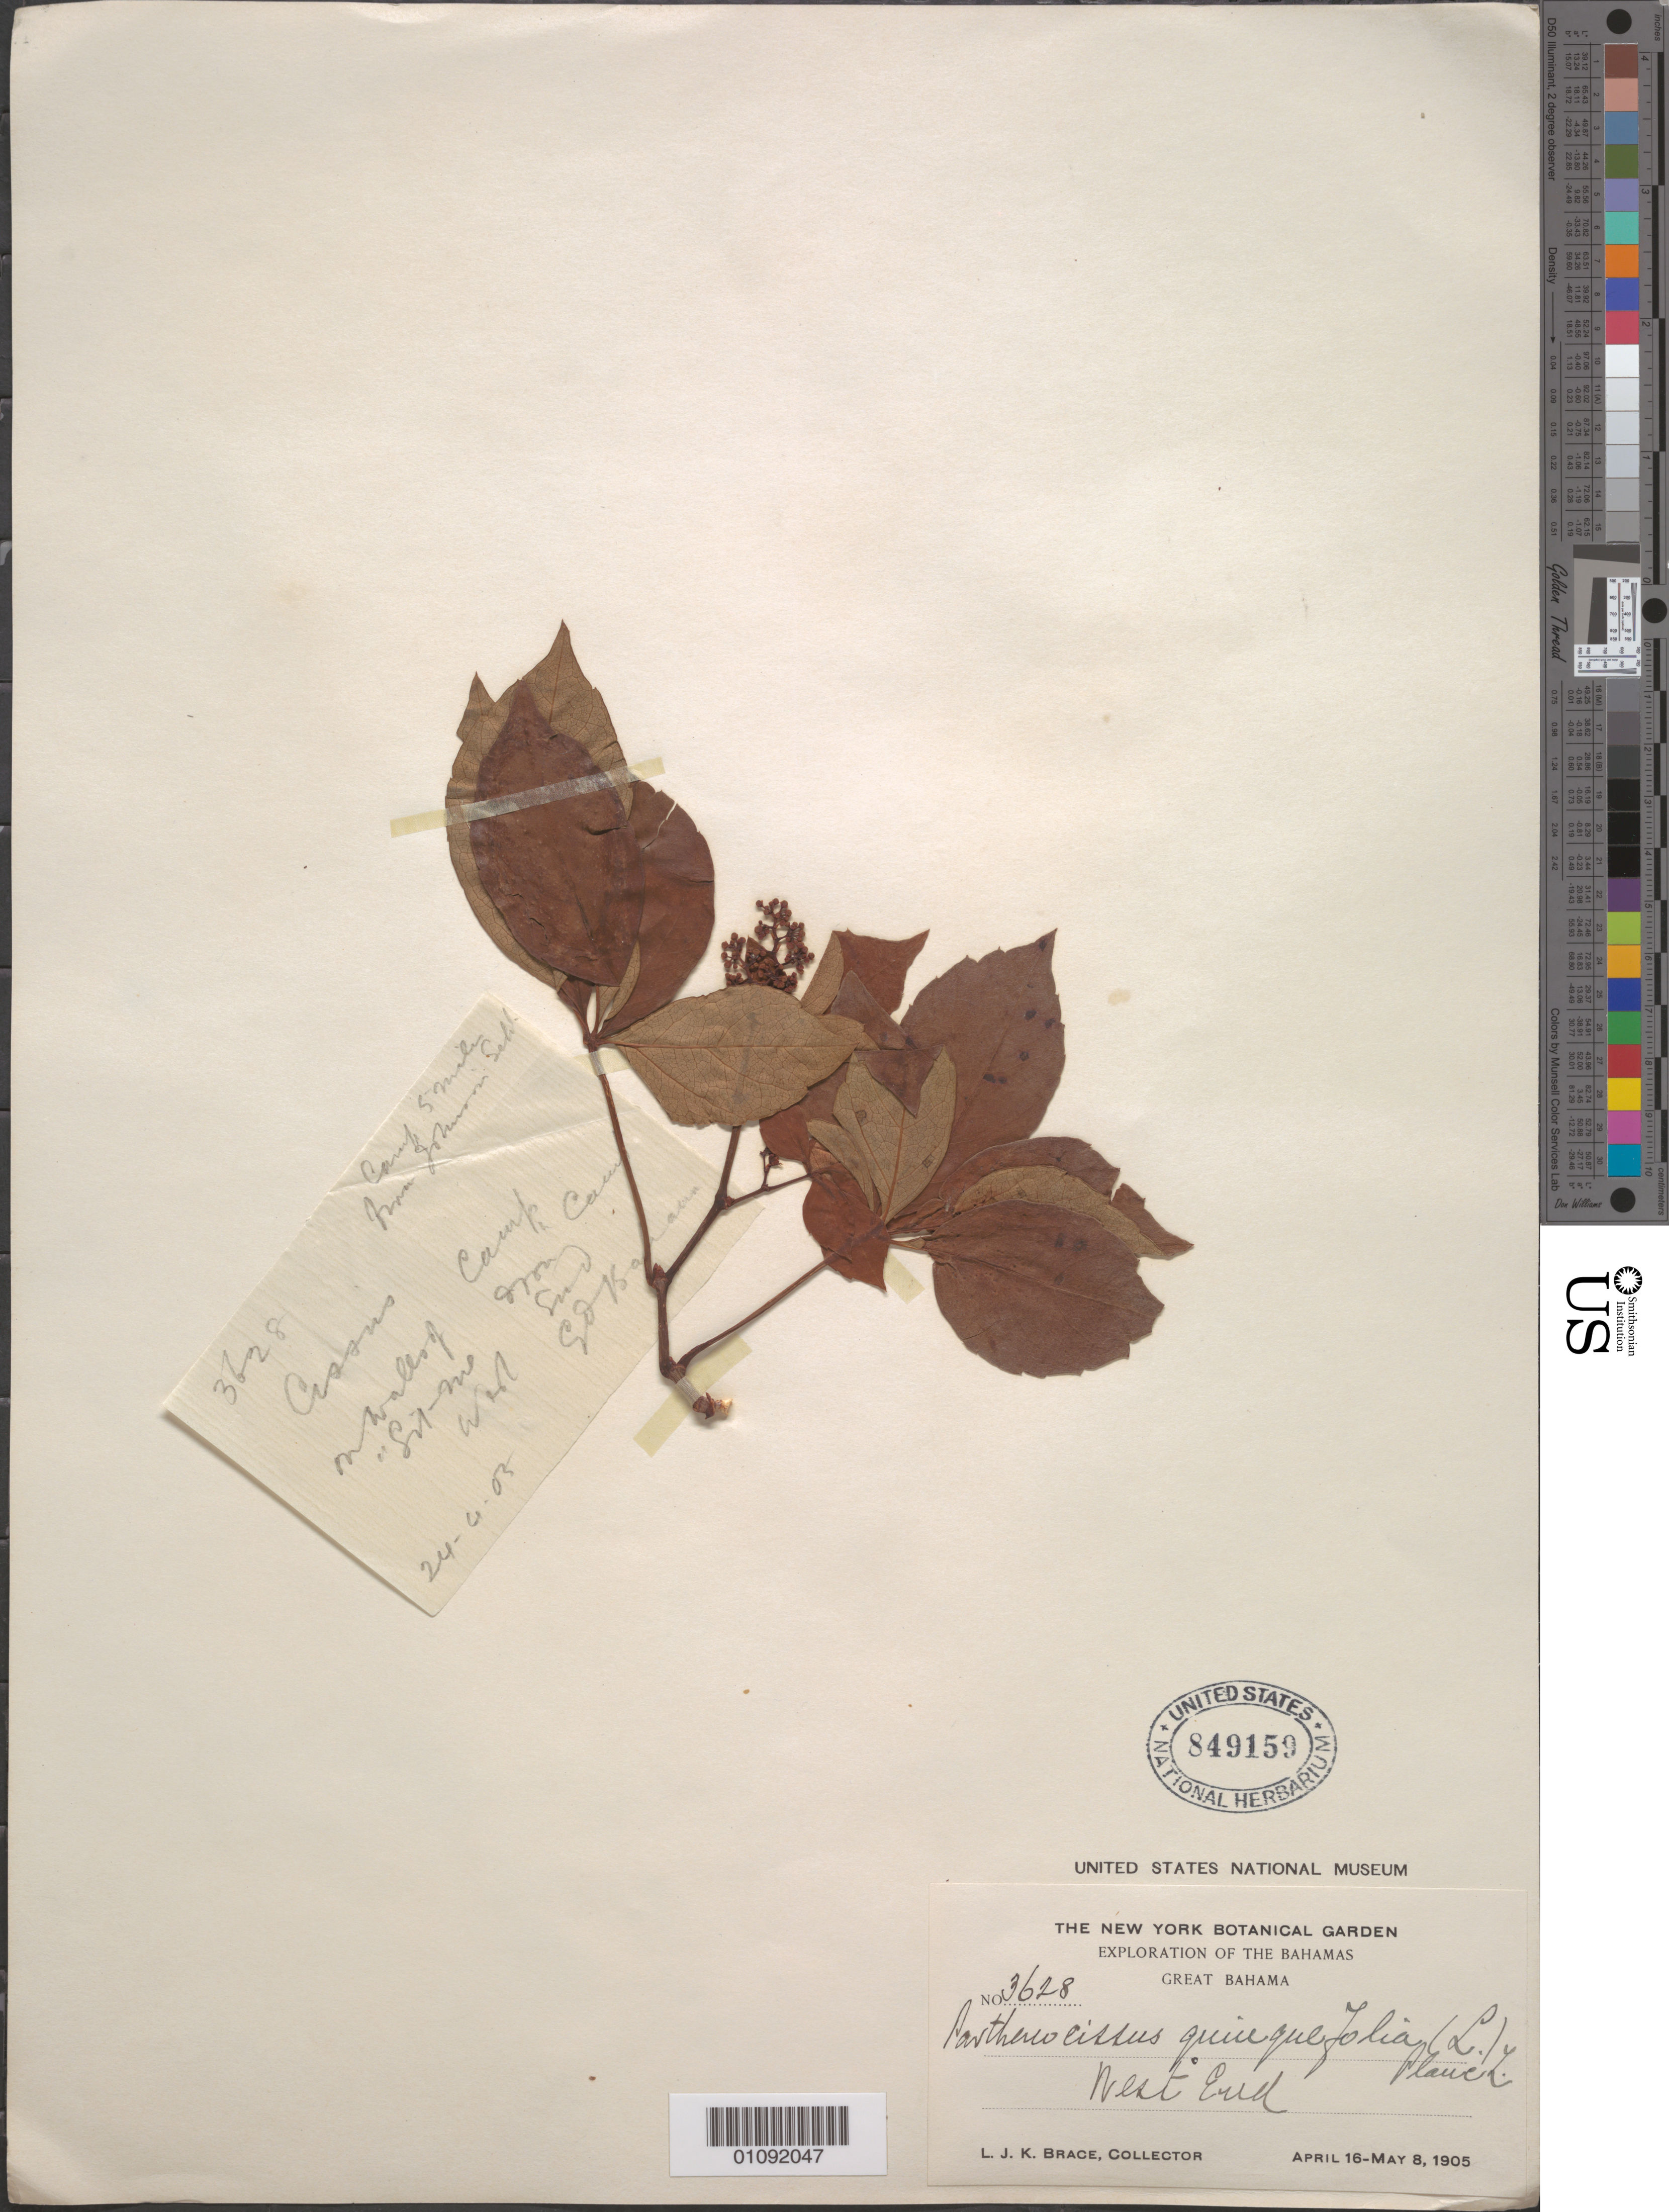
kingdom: Plantae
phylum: Tracheophyta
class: Magnoliopsida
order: Vitales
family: Vitaceae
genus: Parthenocissus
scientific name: Parthenocissus quinquefolia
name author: (L.) Planch.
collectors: L. J. K. Brace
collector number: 3628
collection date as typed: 16 Apr 1905 to 08 May 1905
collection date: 1905-04-16/1905-05-08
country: Bahamas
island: Great Bahama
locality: West End, Great Bahama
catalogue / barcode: US 849159